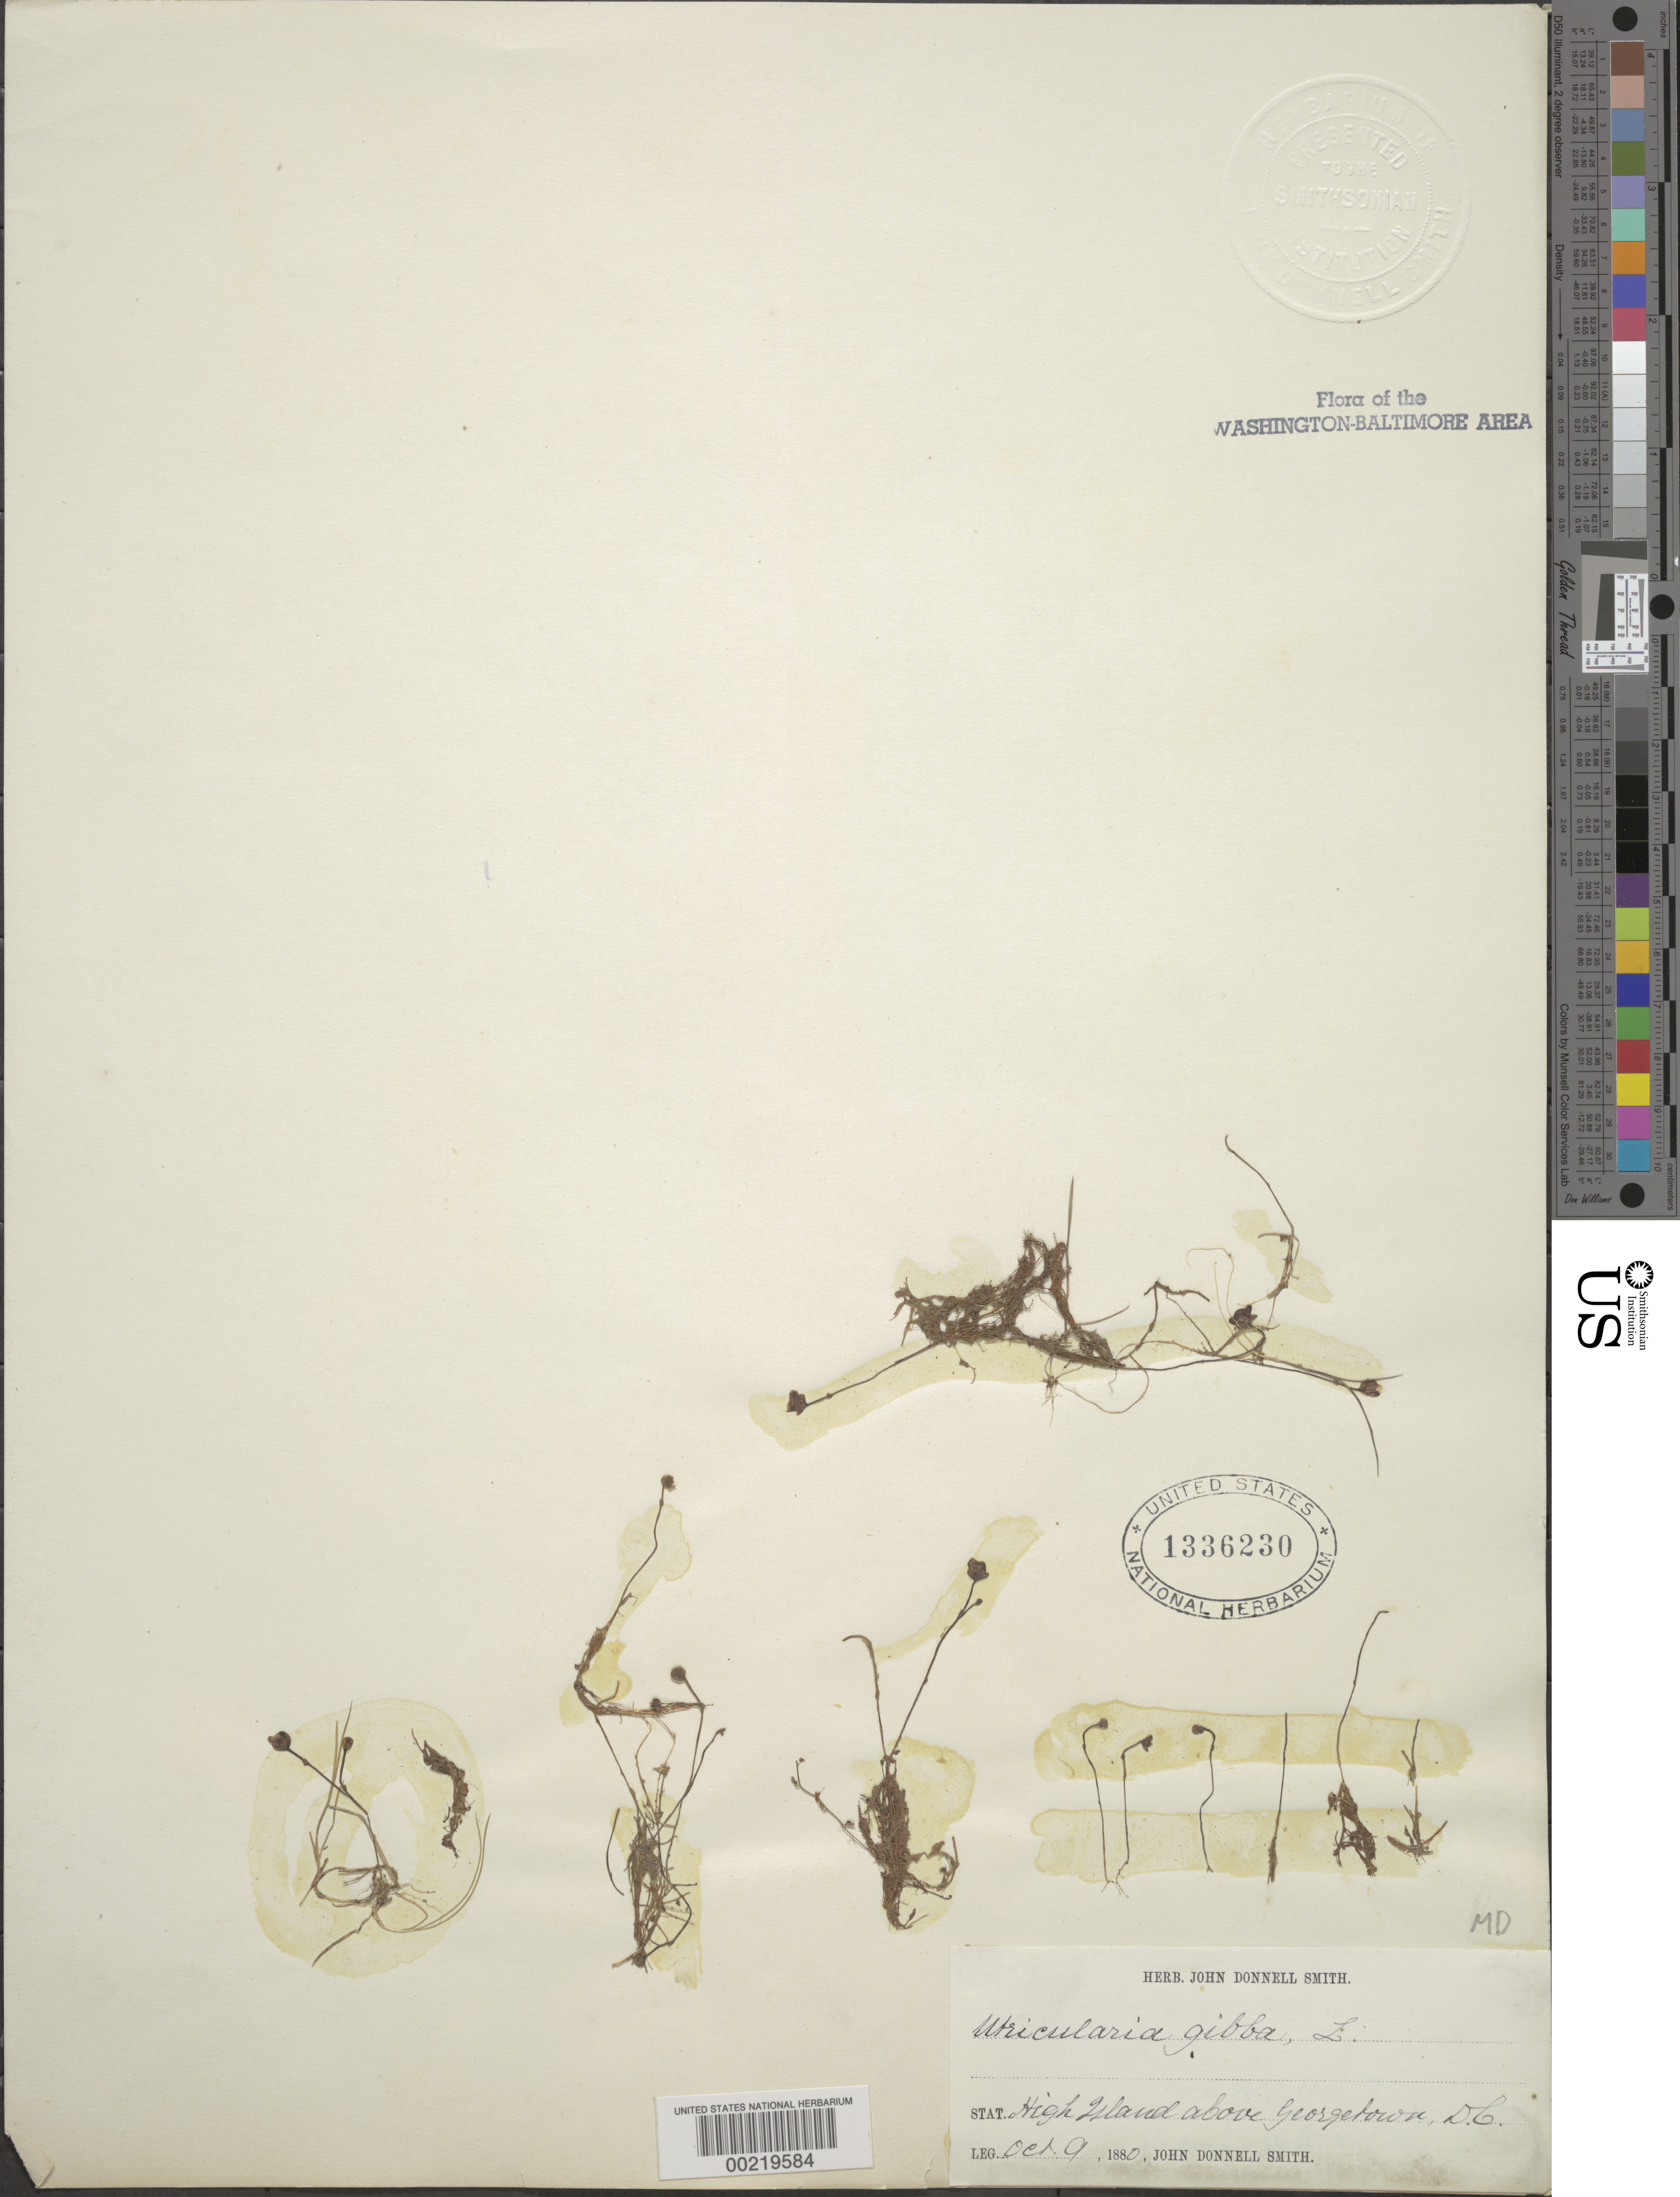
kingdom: Plantae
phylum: Tracheophyta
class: Magnoliopsida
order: Lamiales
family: Lentibulariaceae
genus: Utricularia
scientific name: Utricularia gibba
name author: L.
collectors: J. Donnell Smith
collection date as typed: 09 Oct 1880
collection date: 1880-10-09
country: United States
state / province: Maryland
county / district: Montgomery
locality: High Island above Georgetown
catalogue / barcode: US 1336230